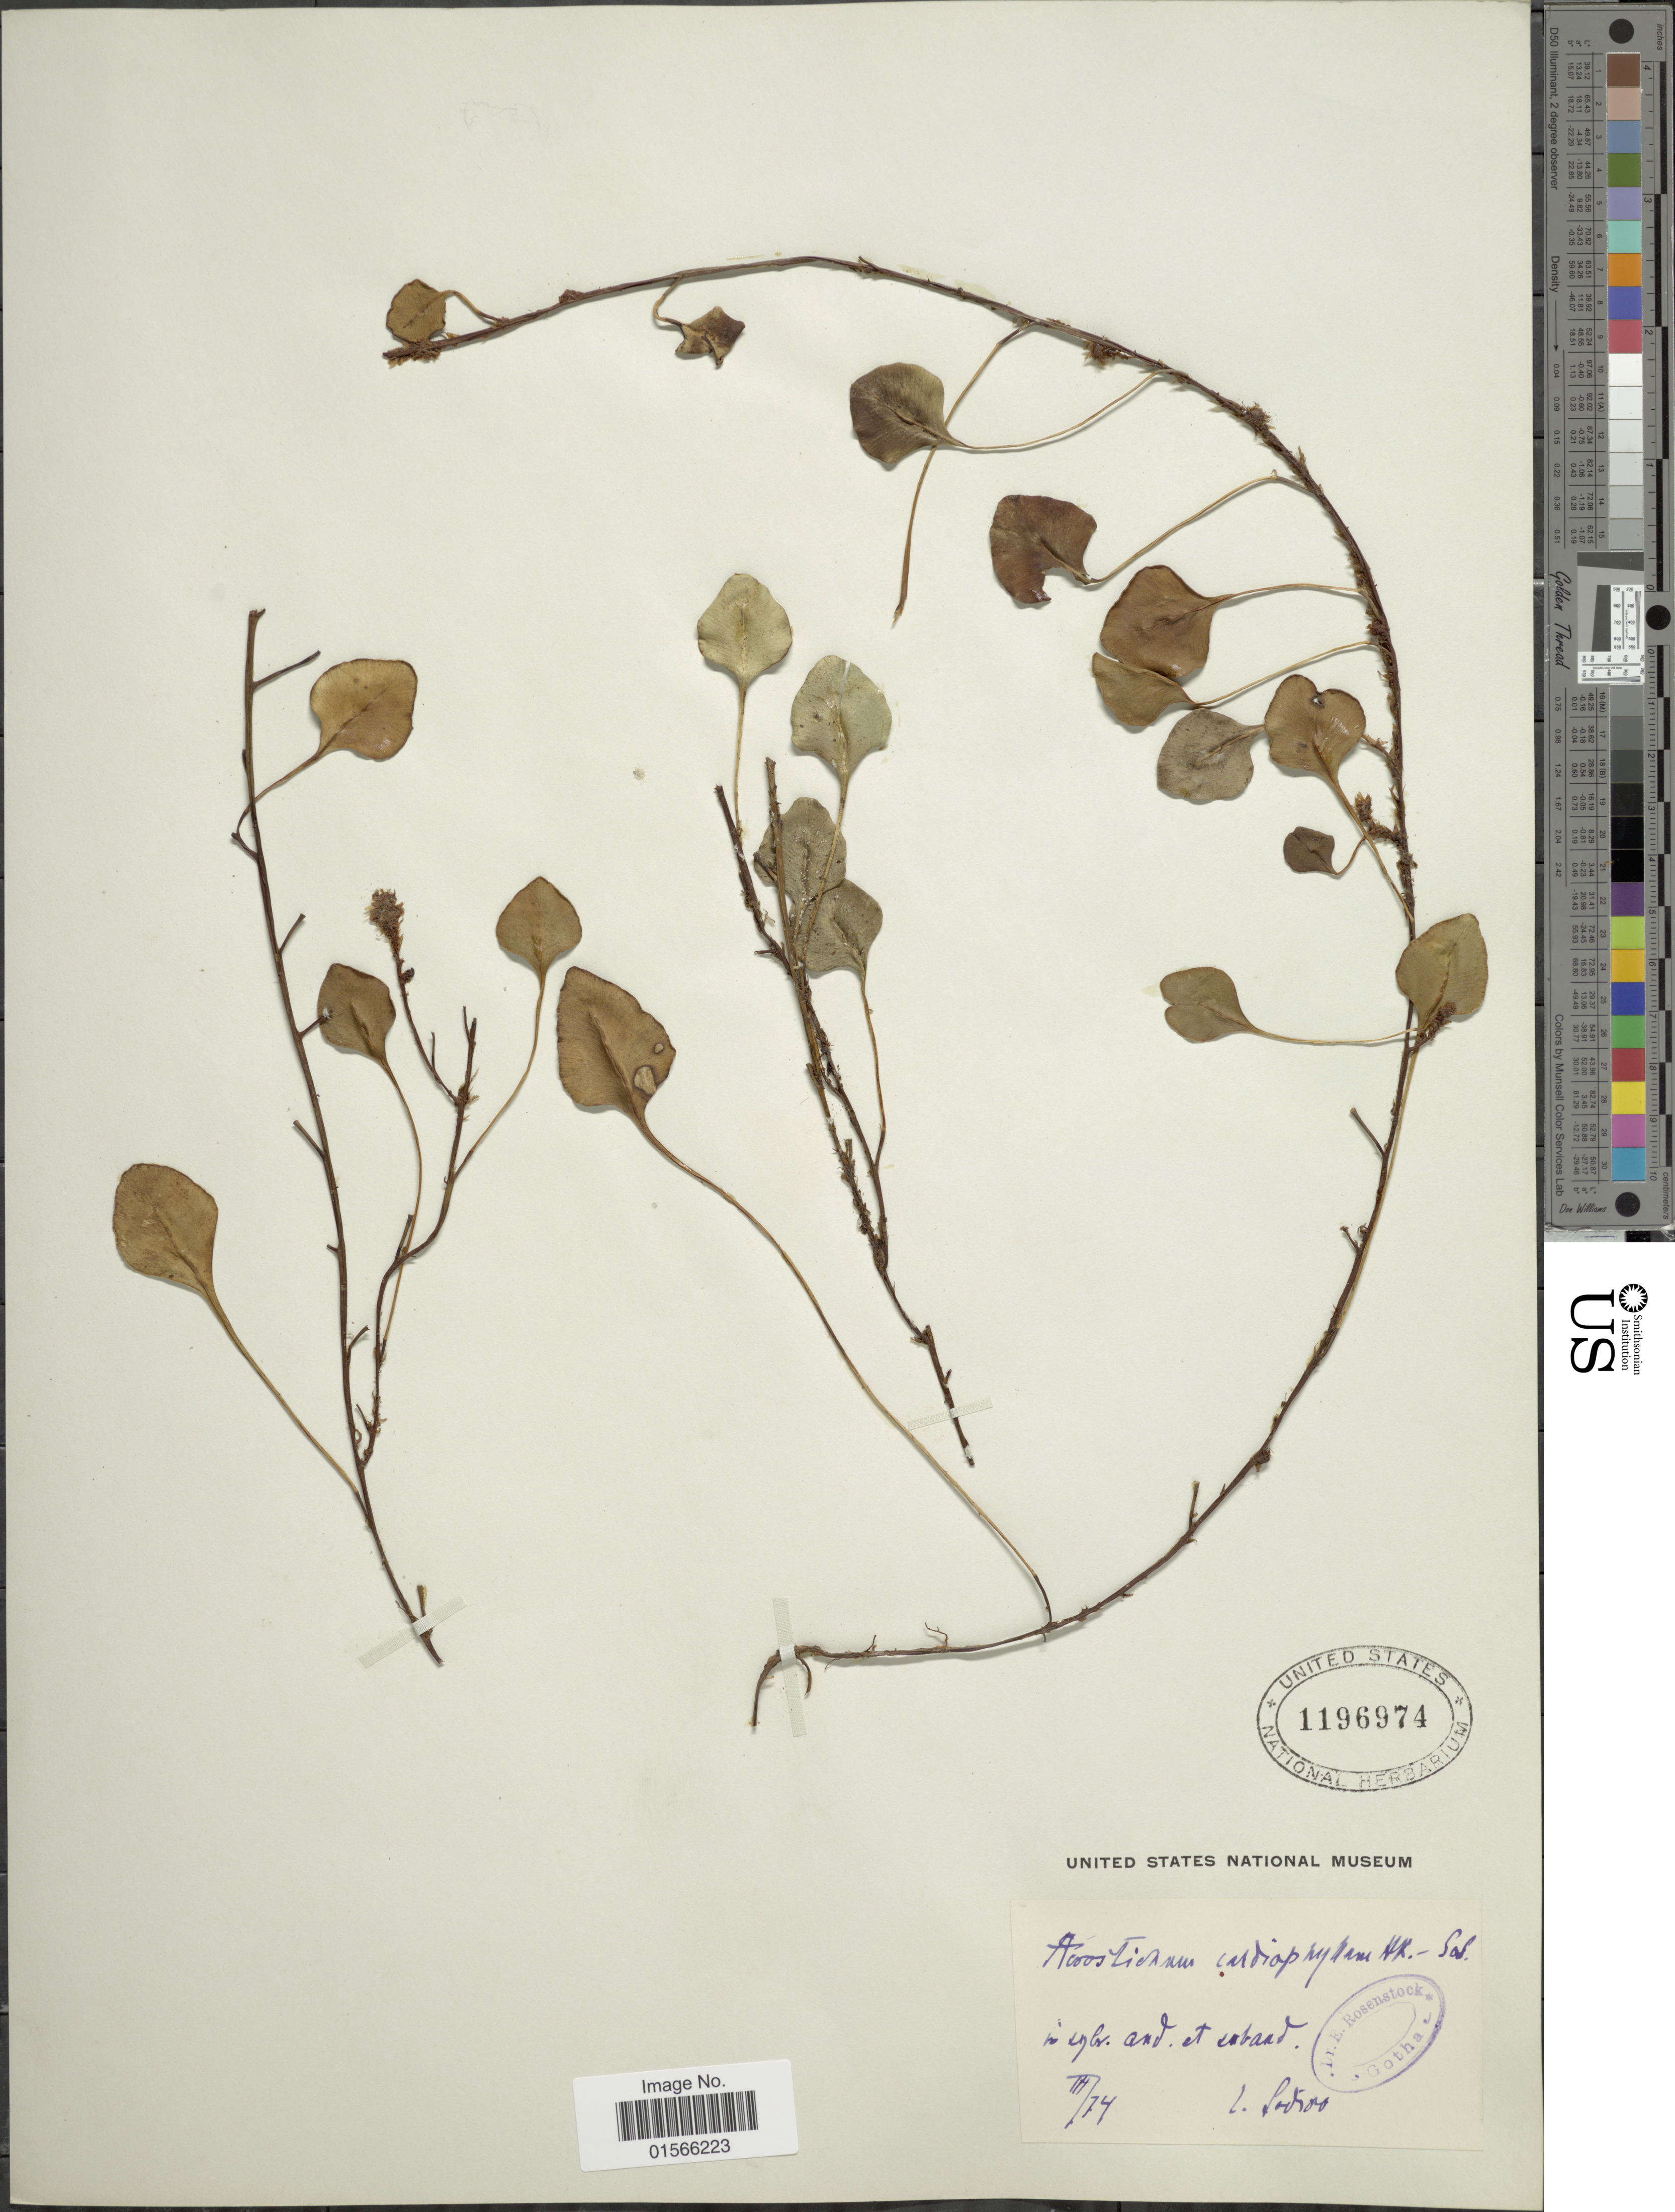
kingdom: Plantae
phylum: Tracheophyta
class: Polypodiopsida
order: Polypodiales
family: Dryopteridaceae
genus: Elaphoglossum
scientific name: Elaphoglossum cardiophyllum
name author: (Hook.) T. Moore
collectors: Sodiro, --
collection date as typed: Transcribed d/m/y: /3/74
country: Ecuador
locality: In sylv. and. et suband.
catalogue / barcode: US 1196974